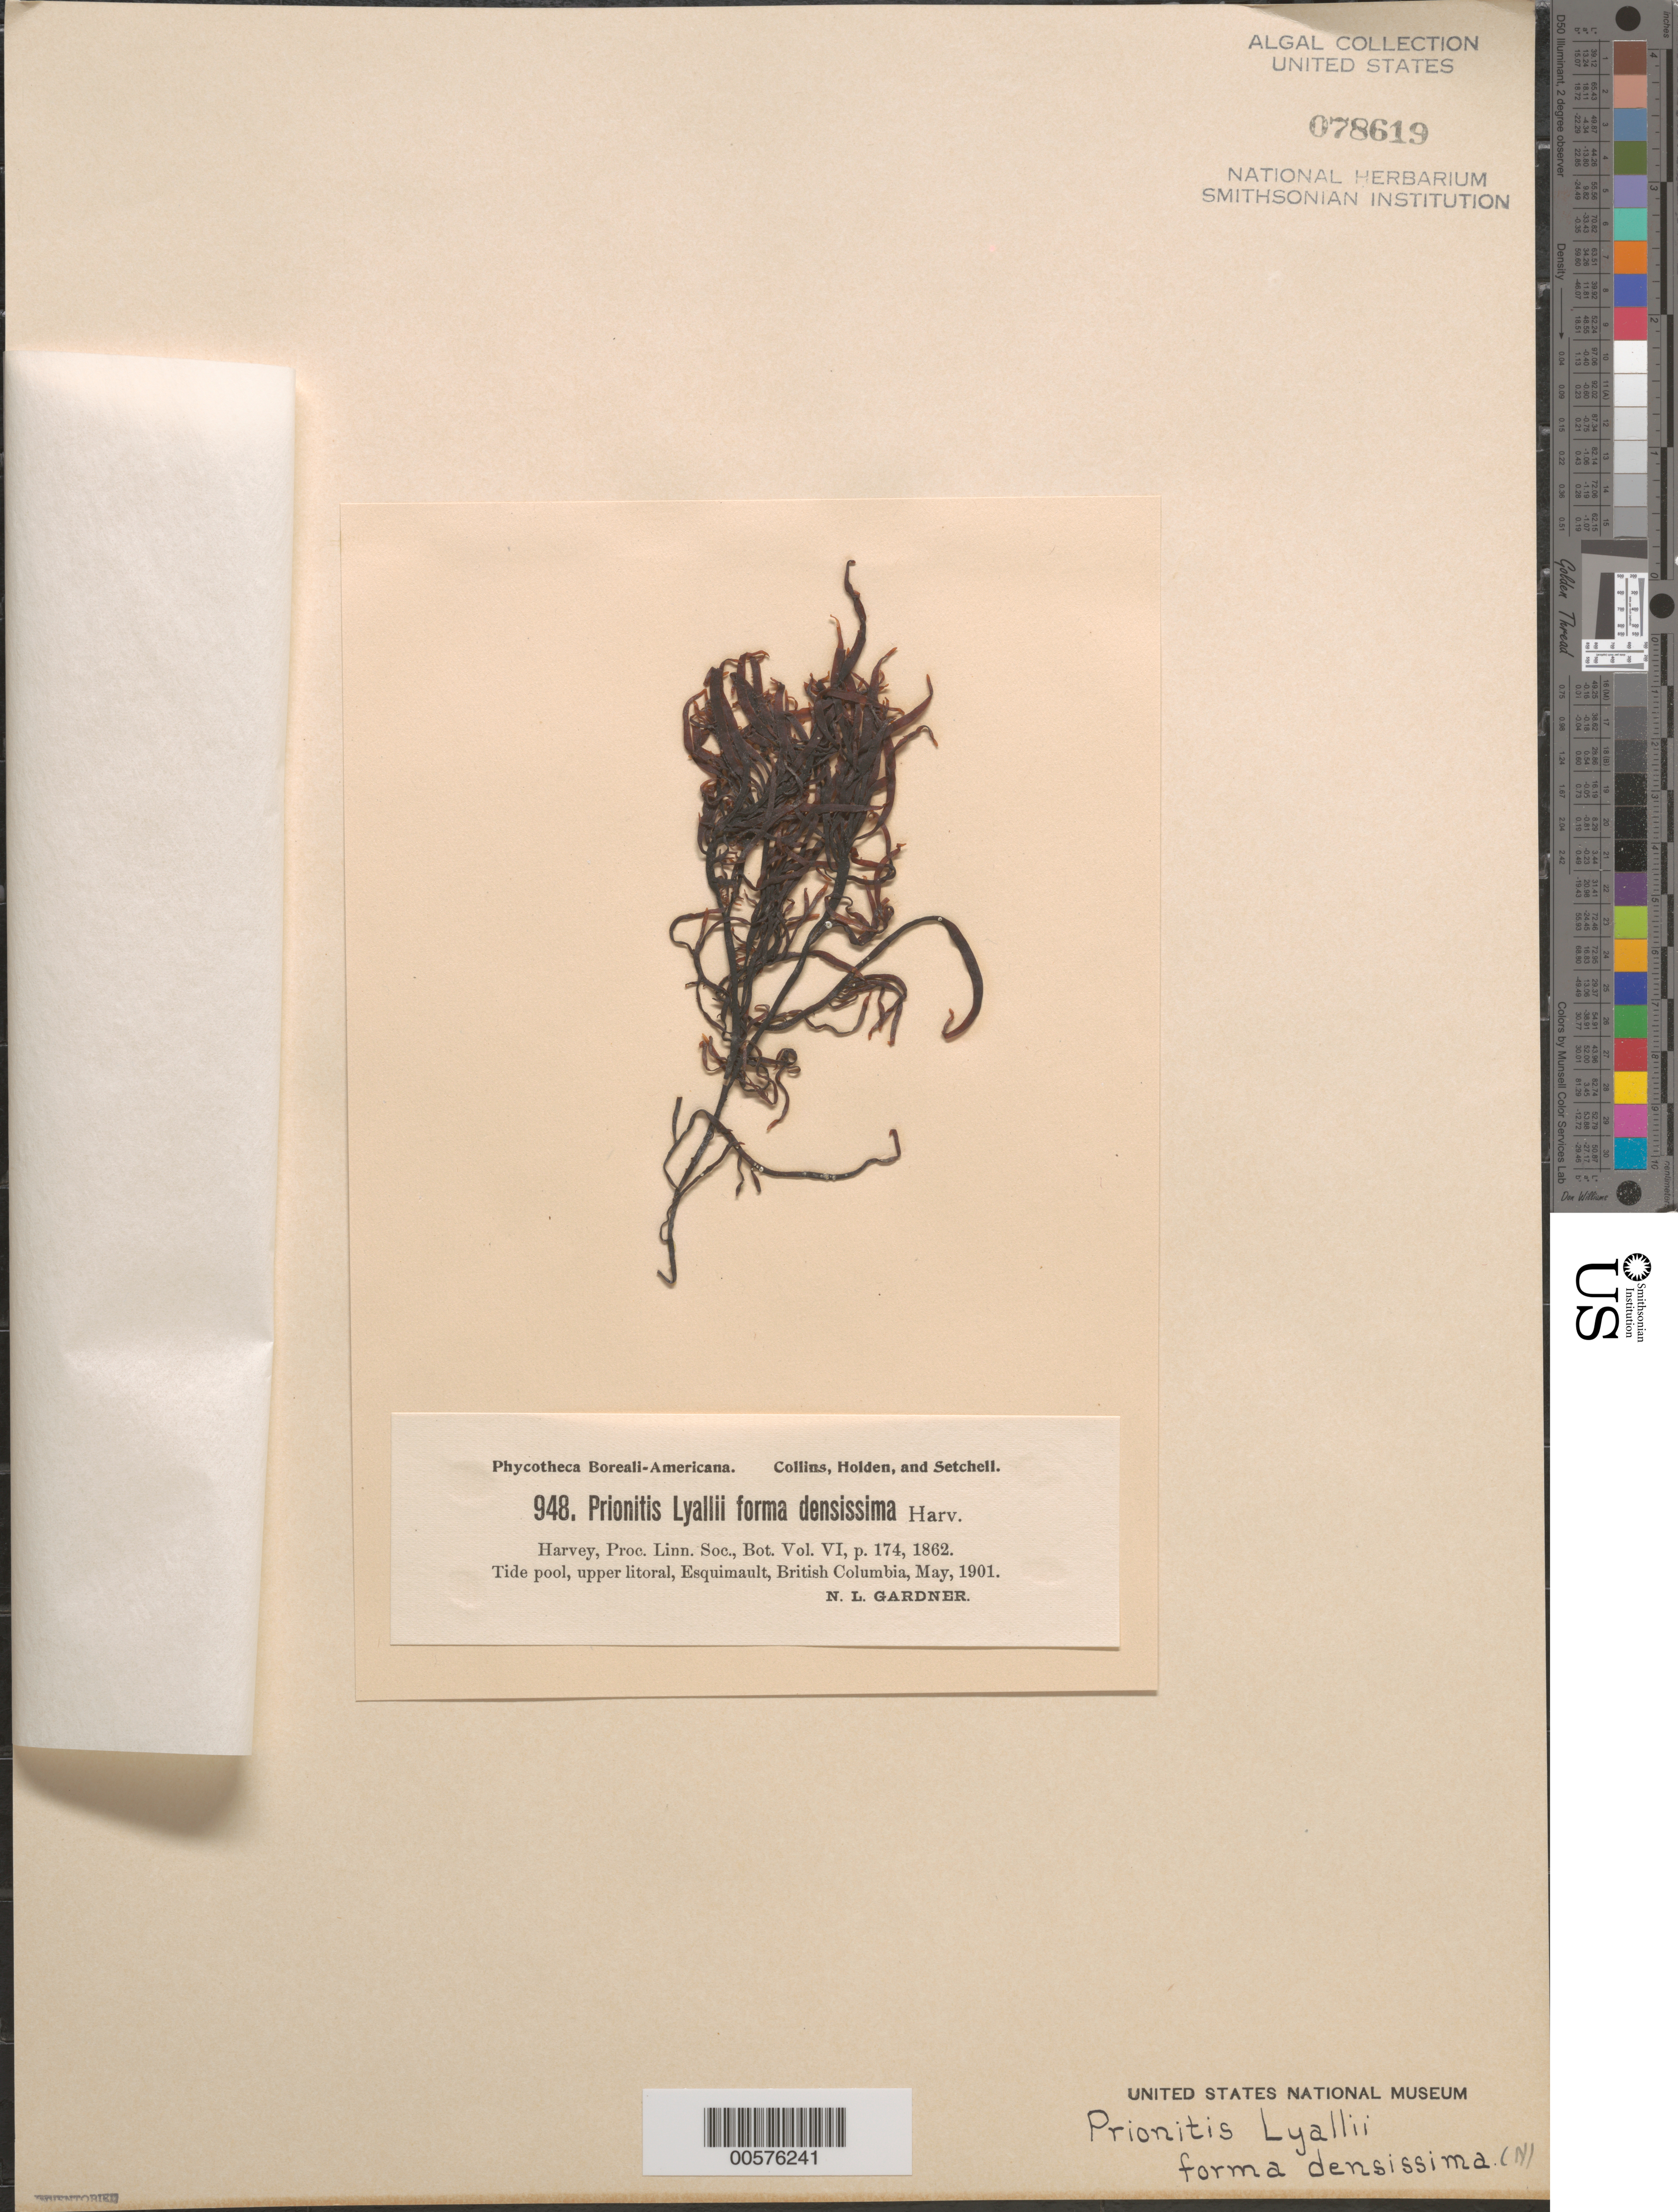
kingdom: Plantae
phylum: Rhodophyta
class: Florideophyceae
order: Cryptonemiales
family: Cryptonemiaceae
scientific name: Prionitis sternbergii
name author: (C. Agardh) J. Agardh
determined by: Algae name updating Project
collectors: N. Gardner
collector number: PB-A 948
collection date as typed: May 1901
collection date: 1901-05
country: Canada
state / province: British Columbia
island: Vancouver Island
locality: Esquimalt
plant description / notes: Collins, Holden & Setchell, Phycotheca Boreali-Americana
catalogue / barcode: US 78619